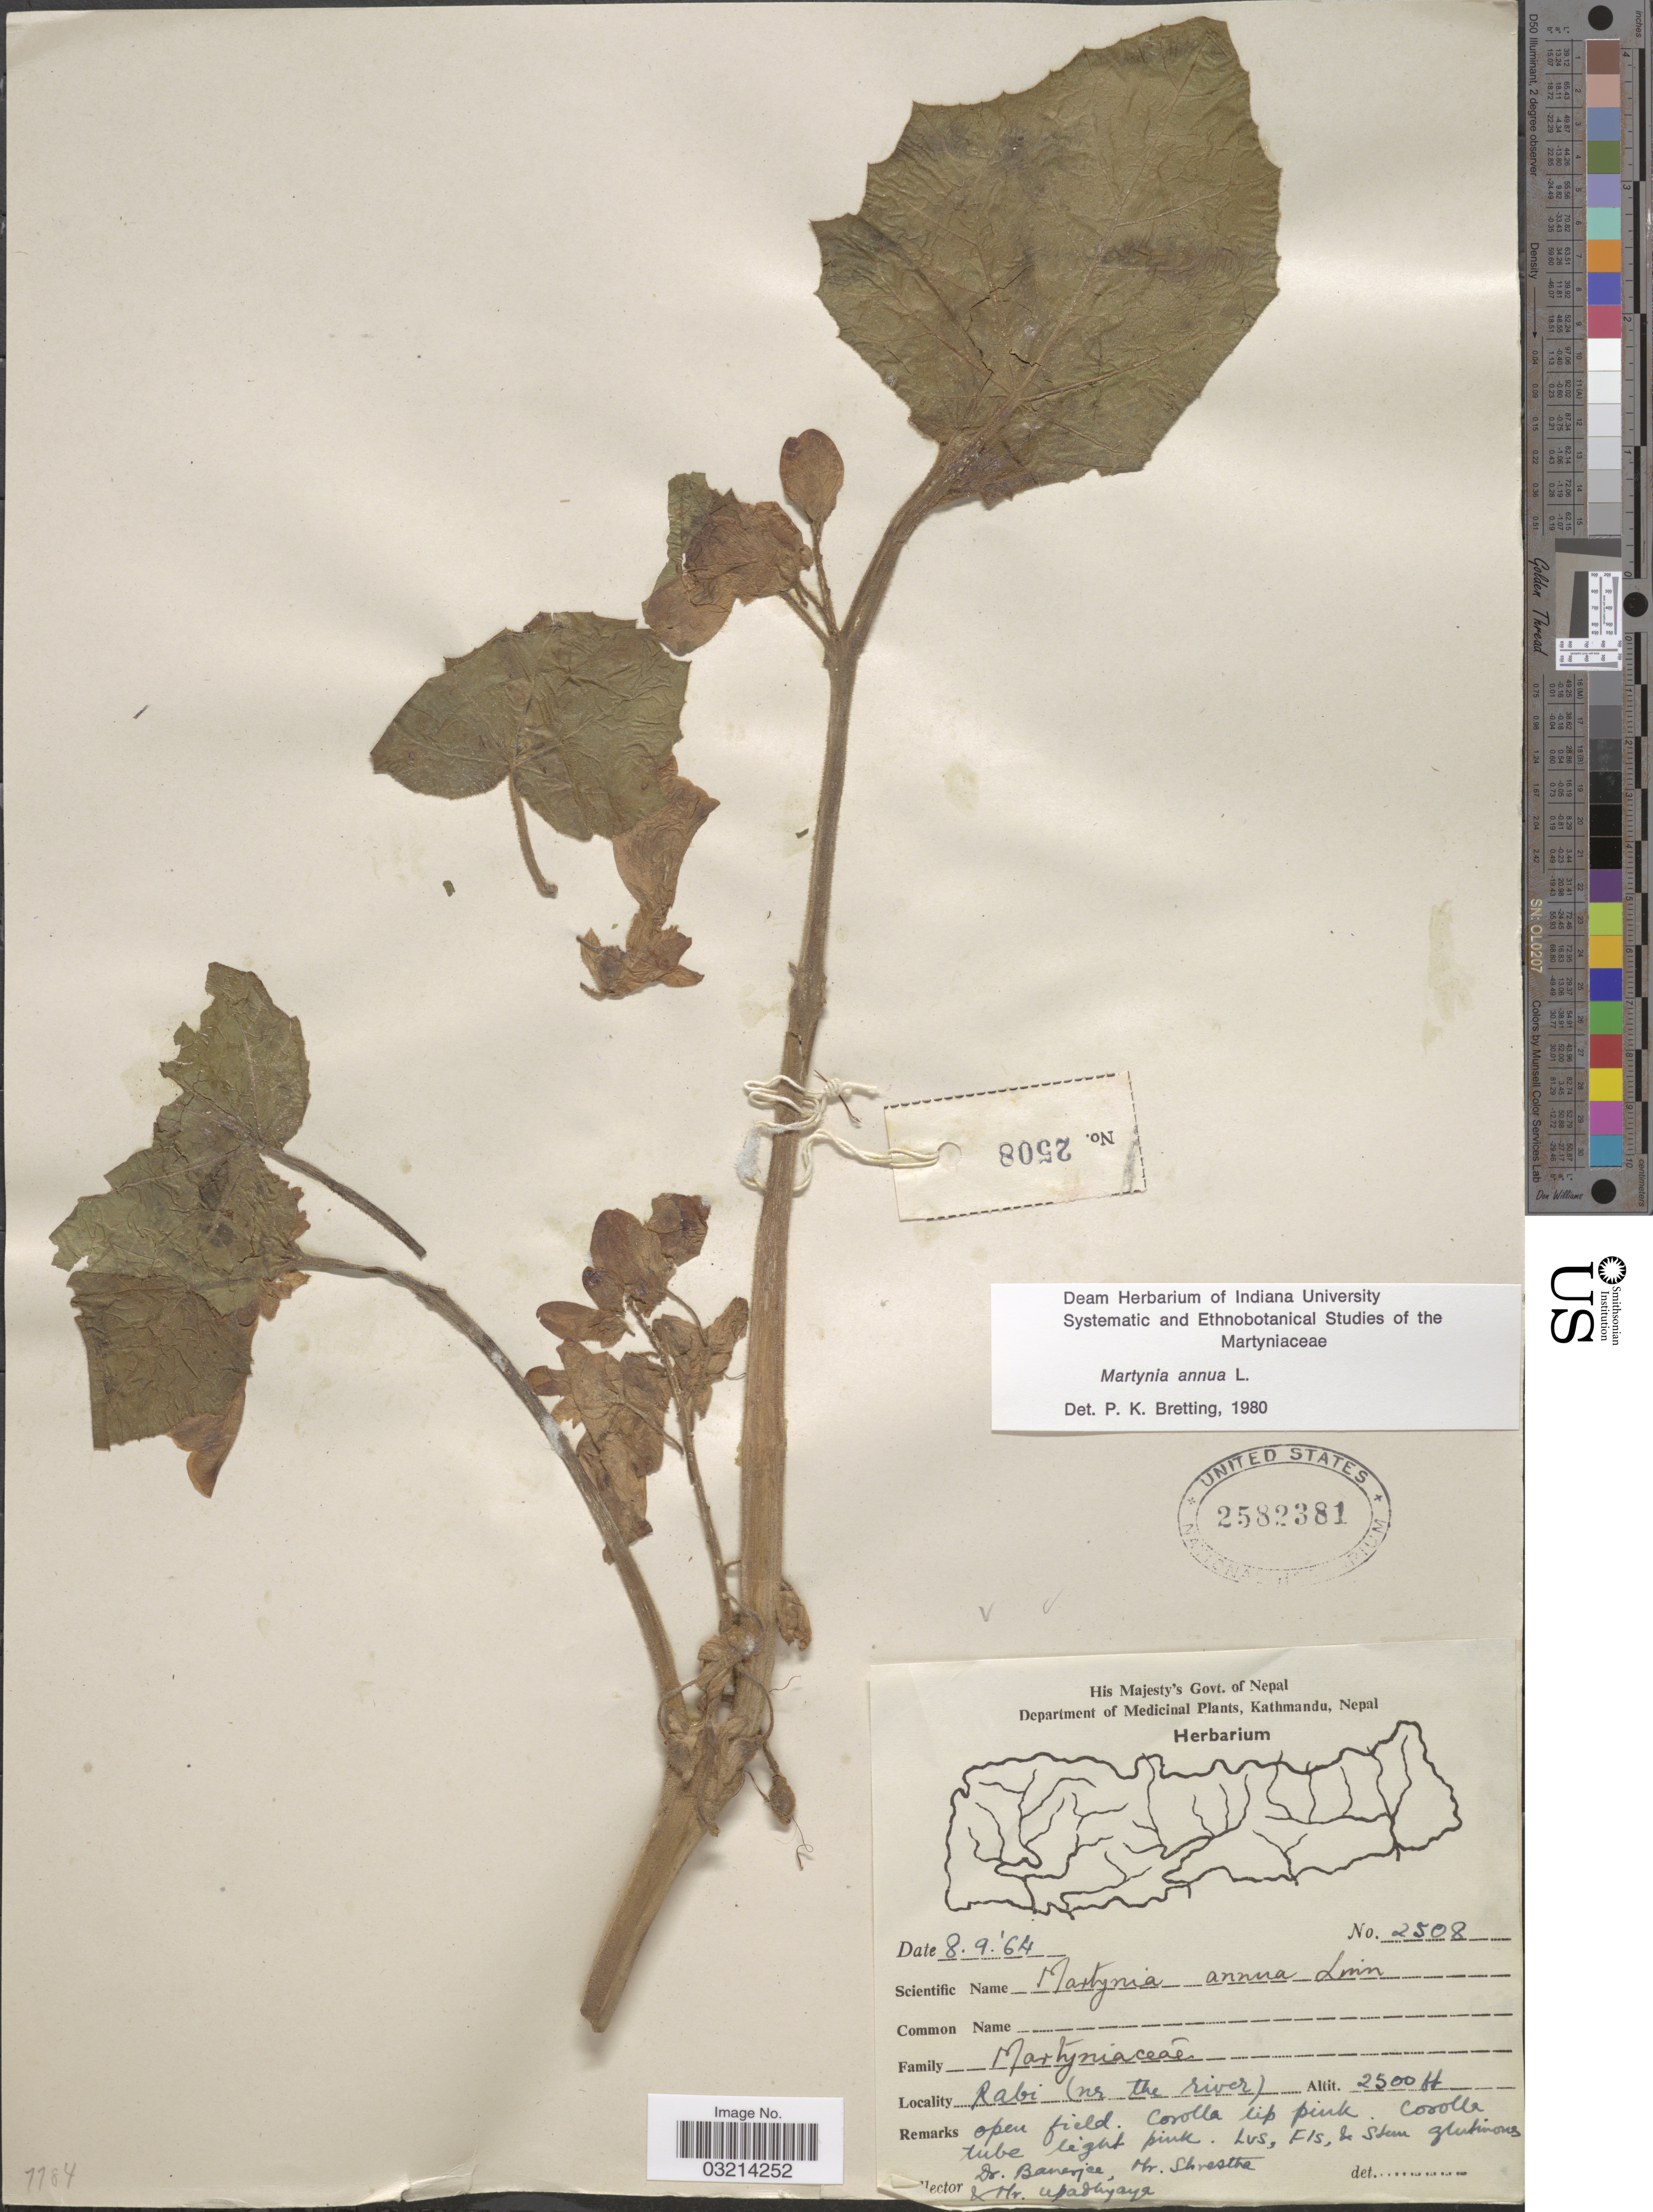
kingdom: Plantae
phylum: Tracheophyta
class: Magnoliopsida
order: Lamiales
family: Martyniaceae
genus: Martynia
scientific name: Martynia annua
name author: L.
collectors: -. Banerjee, Mr. Shrestha & Mr. Upadhyaya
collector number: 2508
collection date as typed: Transcribed d/m/y: 8/9/64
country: Fiji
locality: Rabi (nr the river).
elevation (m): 762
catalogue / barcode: US 2582381